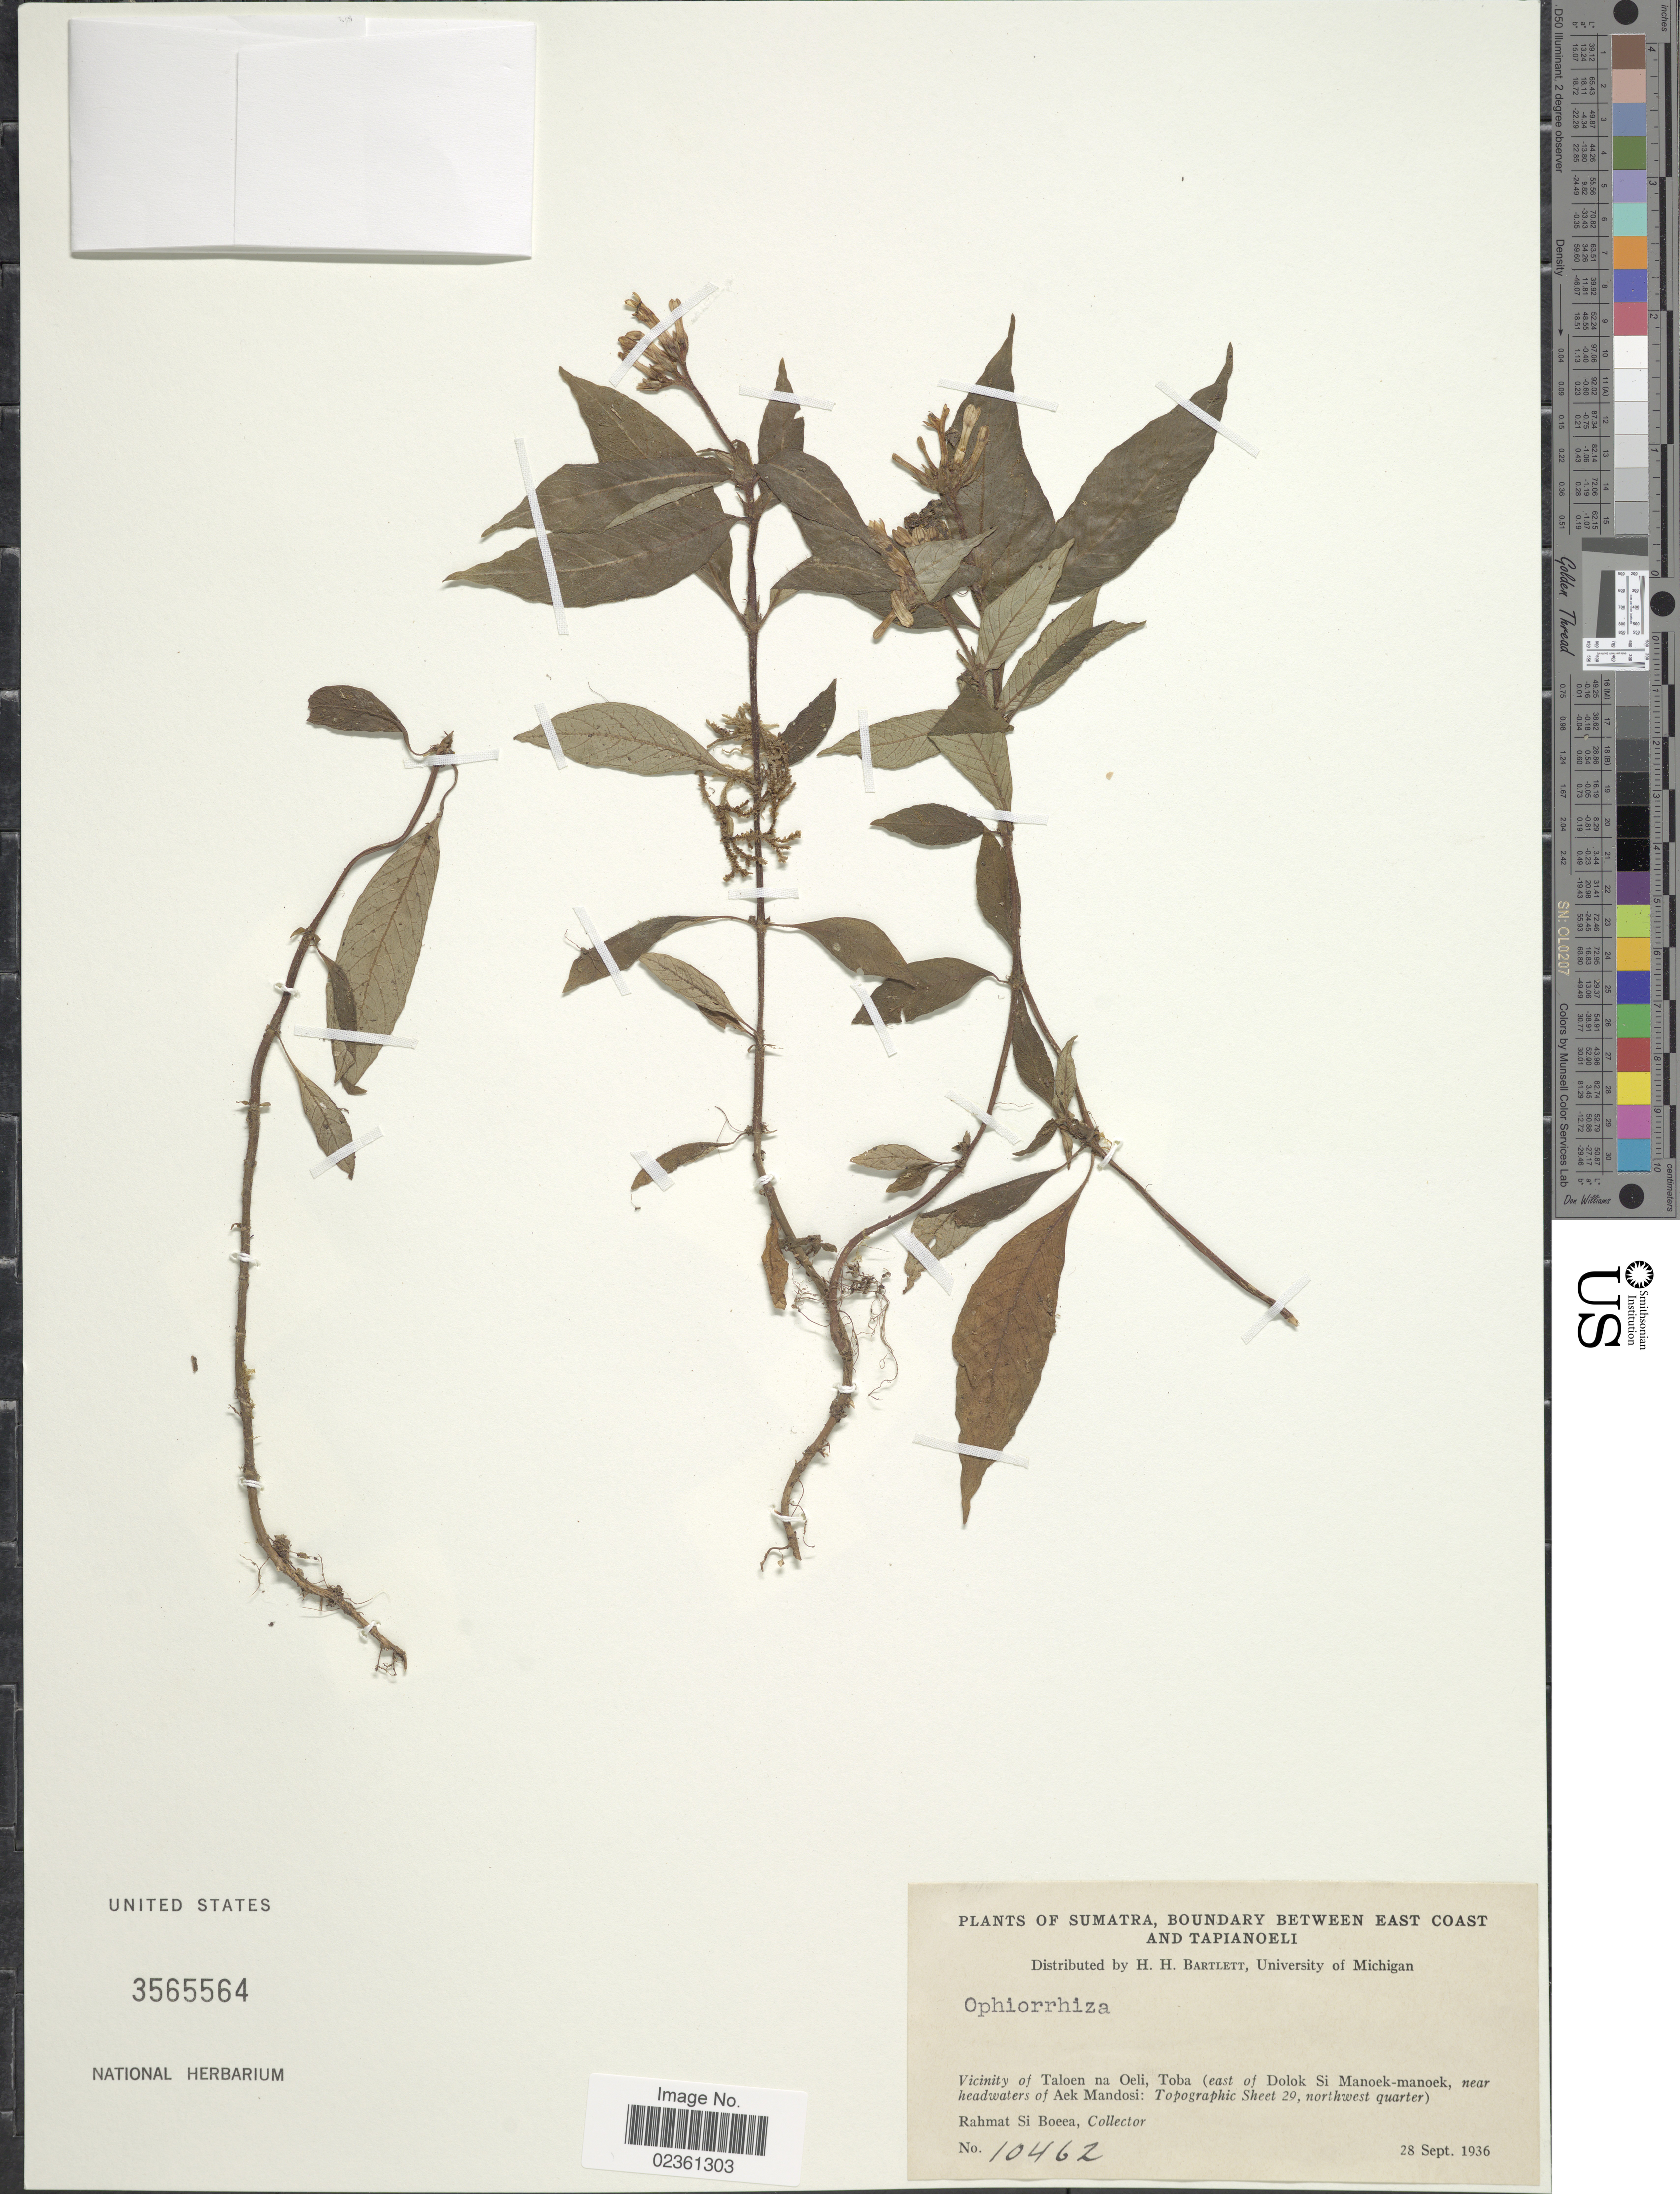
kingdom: Plantae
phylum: Tracheophyta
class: Magnoliopsida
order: Gentianales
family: Rubiaceae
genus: Ophiorrhiza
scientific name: Ophiorrhiza sp.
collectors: Rahmat Si Boeea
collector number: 10462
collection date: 1936-09-28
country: Indonesia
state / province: Sumatra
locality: Boundary between East Coast and Tapianoeli, Vicinity of Taloen na Oeli, Toba (east of Dolok Si Manoek-manoek, near headwaters of Aek Mandosi: Topgraphic Sheet 29, northwest quarter).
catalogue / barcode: US 3565564